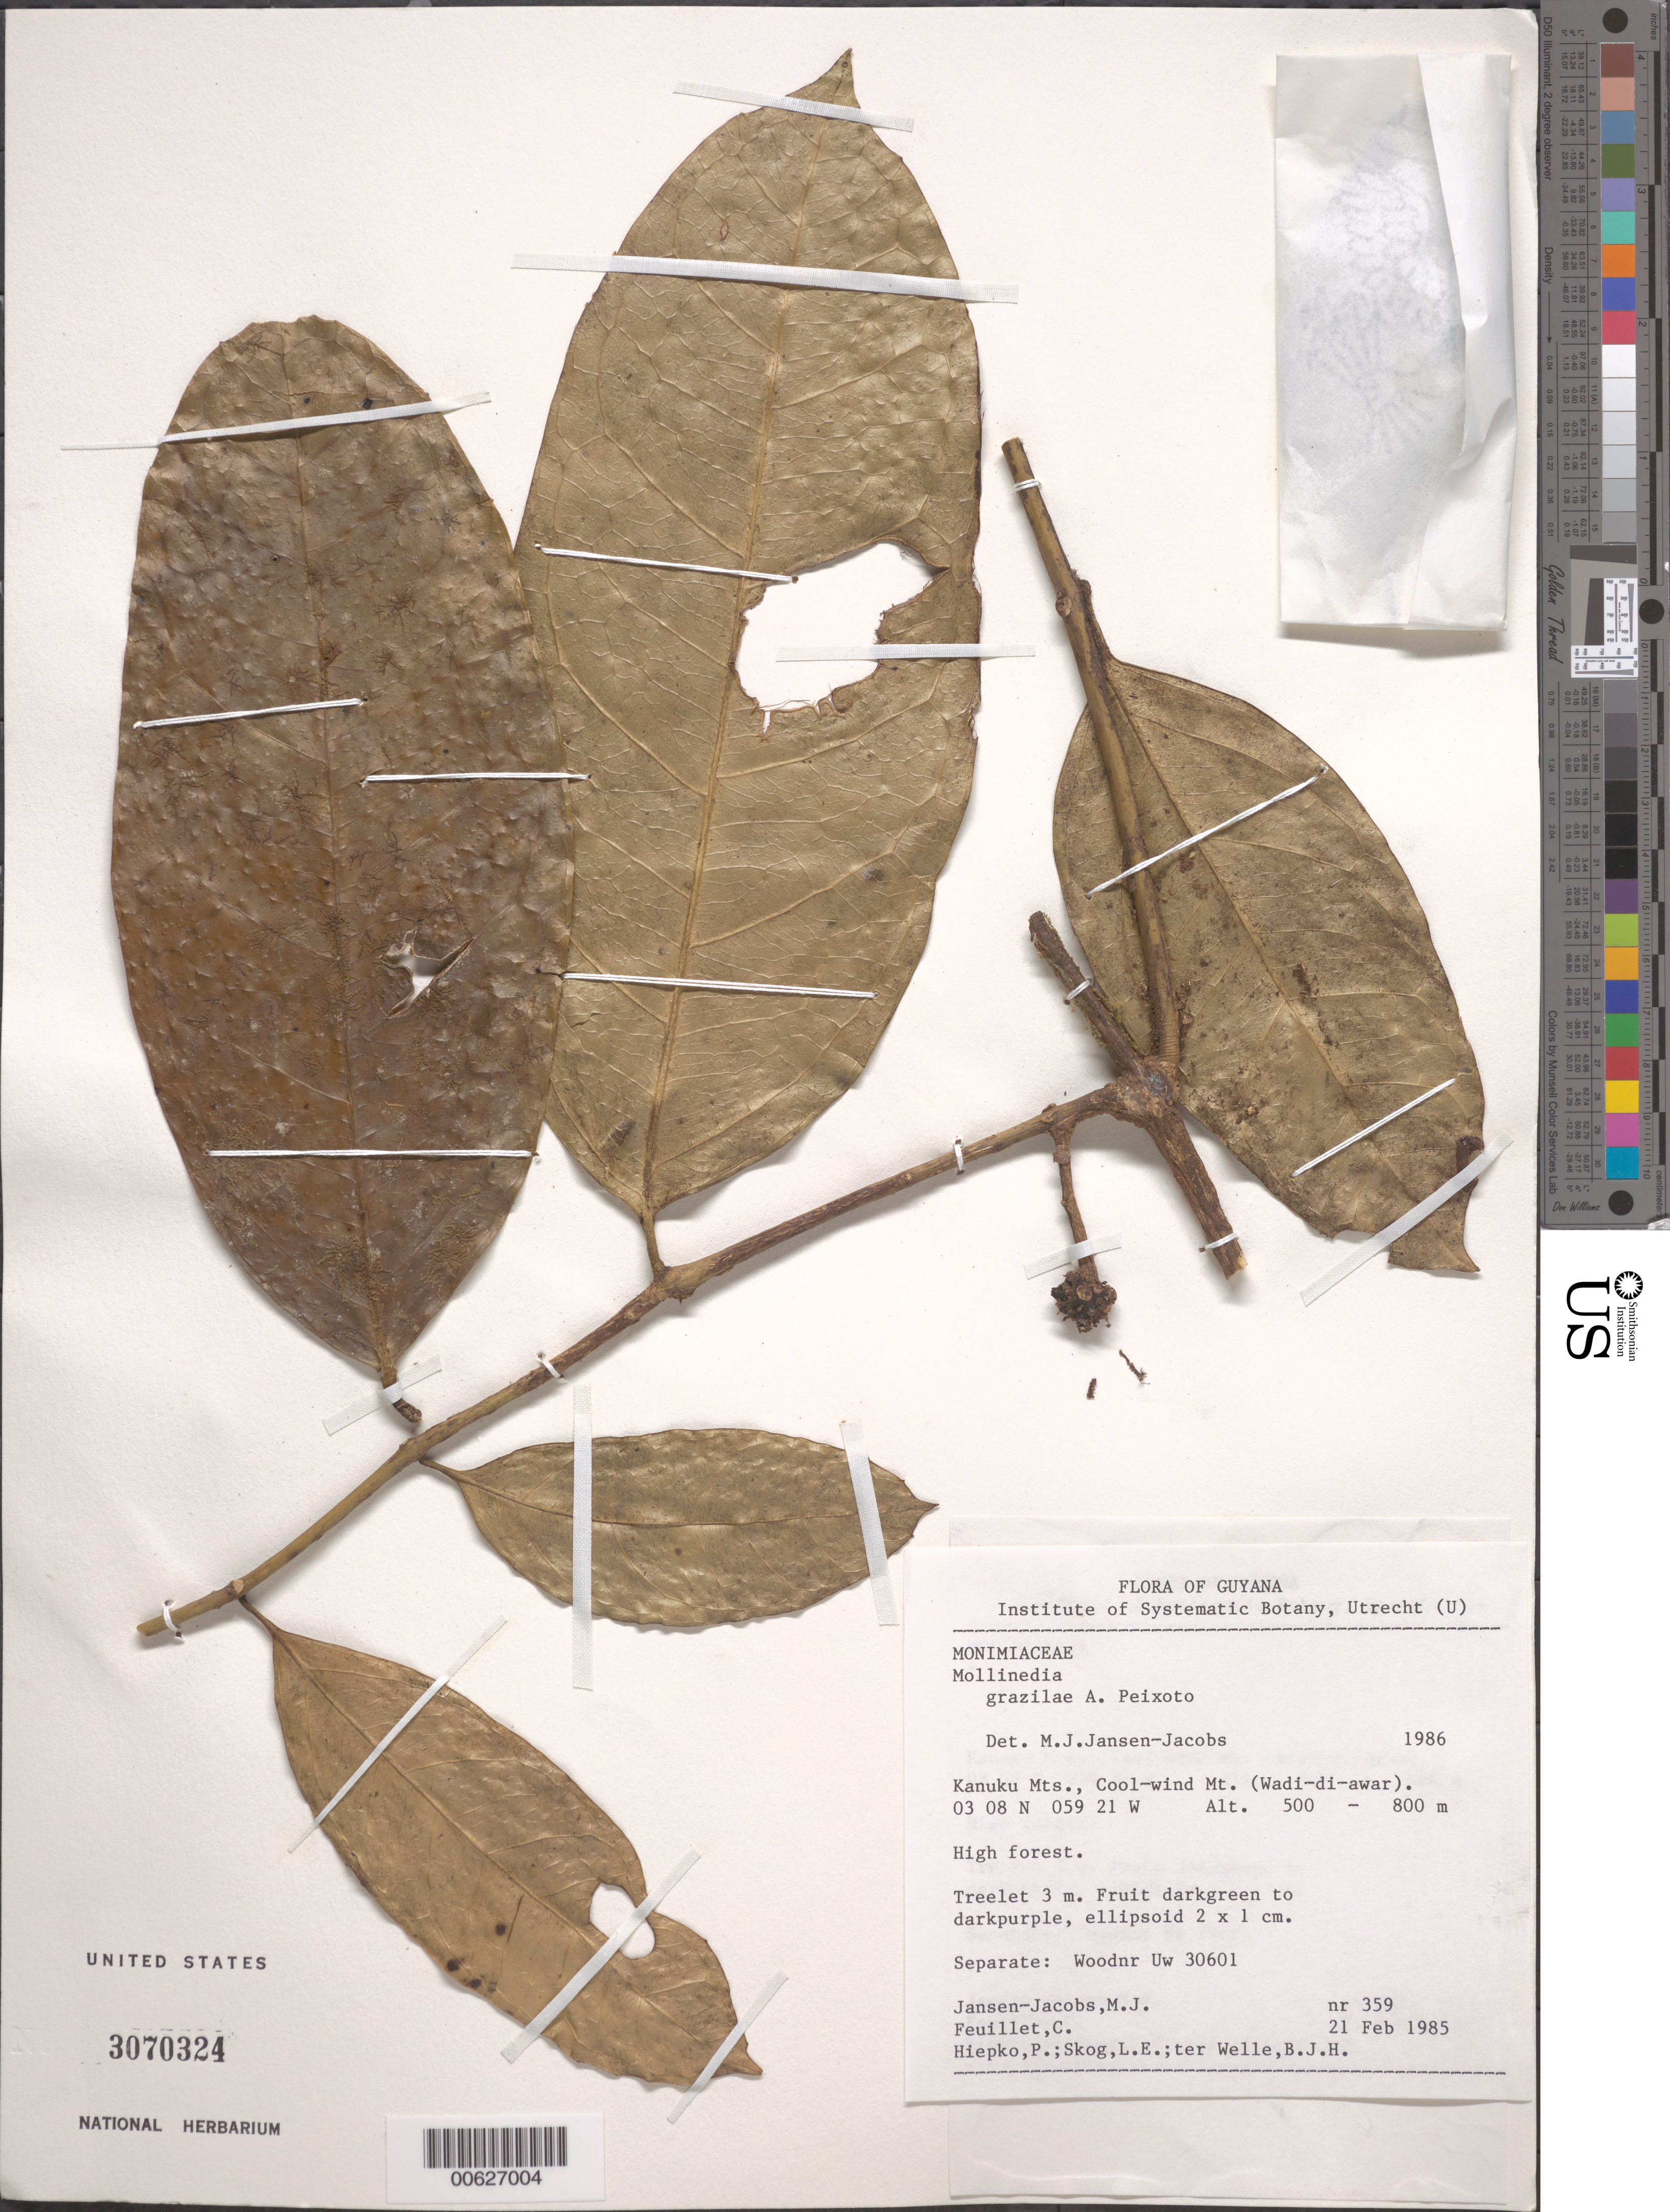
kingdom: Plantae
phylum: Tracheophyta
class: Magnoliopsida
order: Laurales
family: Monimiaceae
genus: Mollinedia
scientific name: Mollinedia grazielae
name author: Peixoto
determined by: Jansen-Jacobs, M. J., (U), Nationaal Herbarium Nederland, Utrecht University branch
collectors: M. J. Jansen-Jacobs, C. Feuillet, P. H. Hiepko, L. E. Skog & B. Welle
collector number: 359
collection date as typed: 21-Feb-85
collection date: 1985-02-21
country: Guyana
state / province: U. Takutu-U. Essequibo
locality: Kanuku Mts., Cool-wind Mt. (Wadi-di-awar)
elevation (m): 500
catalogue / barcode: US 3070324